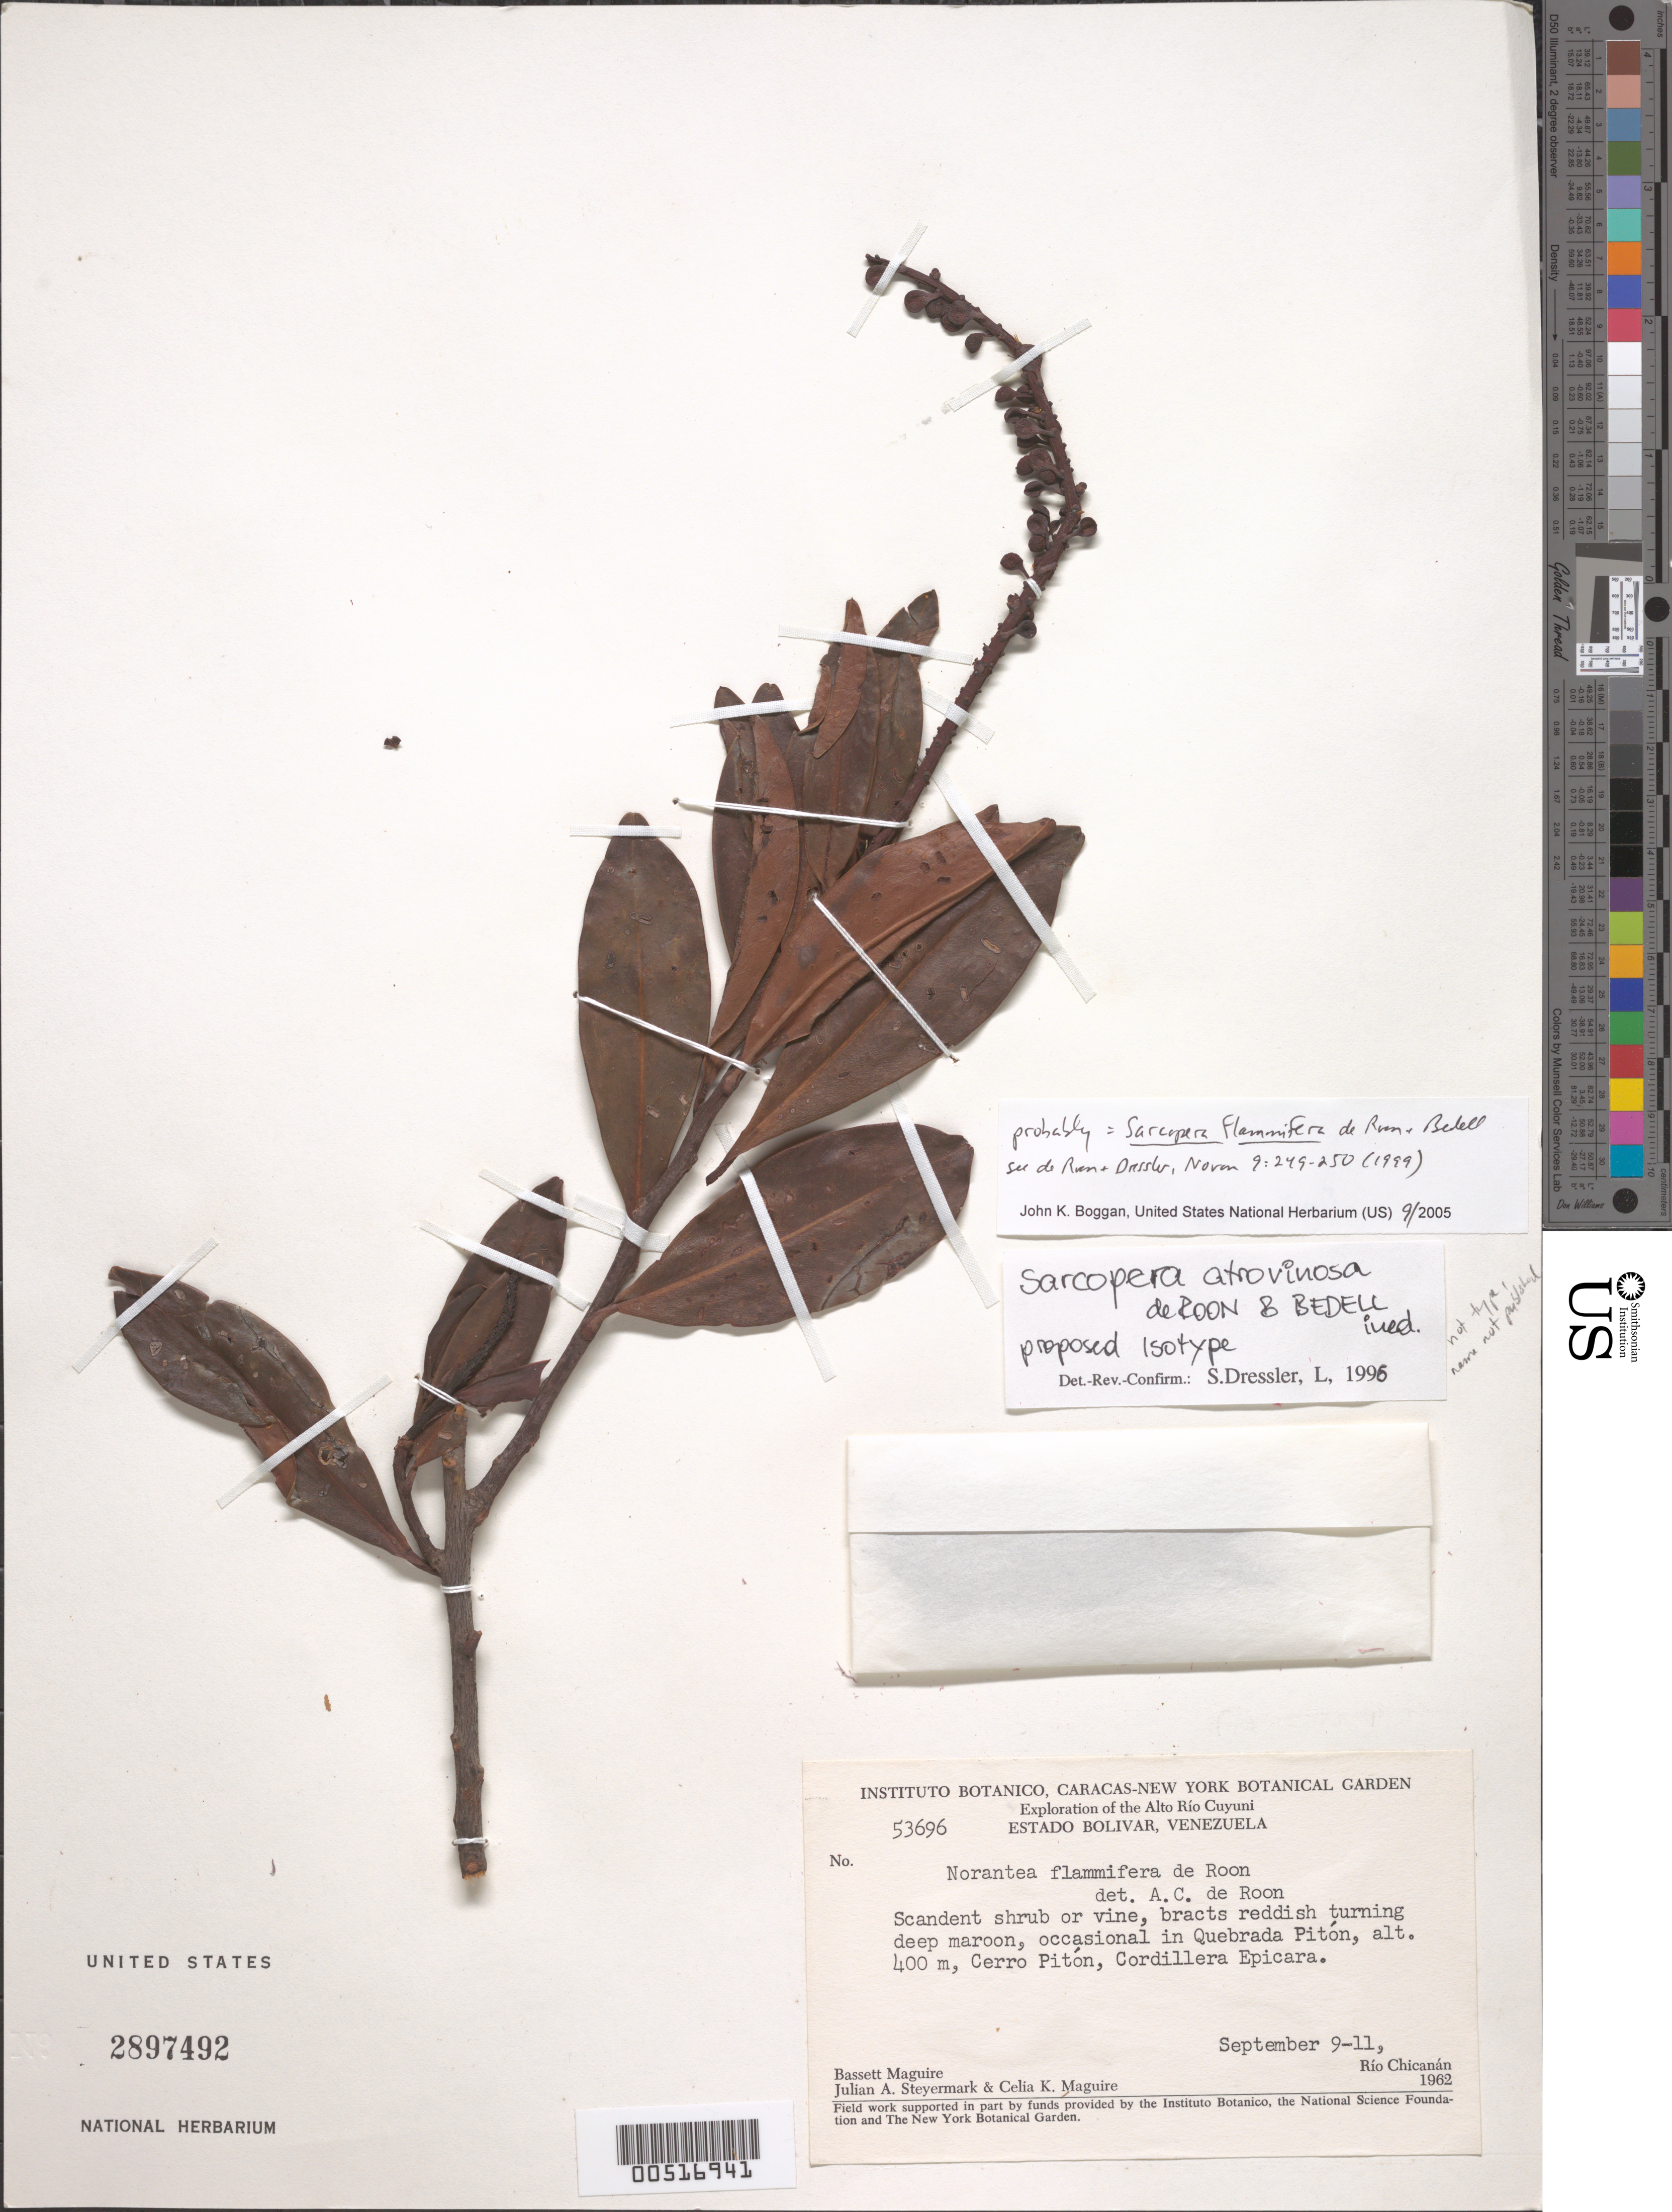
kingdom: Plantae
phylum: Tracheophyta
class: Magnoliopsida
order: Ericales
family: Marcgraviaceae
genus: Sarcopera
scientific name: Sarcopera flammifera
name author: de Roon & Bedell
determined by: Boggan, J. K., (US), NMNH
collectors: B. Maguire, J. Steyermark & C. K. Maguire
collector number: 53696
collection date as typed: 09 Sep 1962 to 11 Sep 1962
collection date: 1962-09-09/1962-09-11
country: Venezuela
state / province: Bolivar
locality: Quebrada Piton, Cerro Piton, Cordillera Epicara.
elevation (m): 400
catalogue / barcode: US 2897492